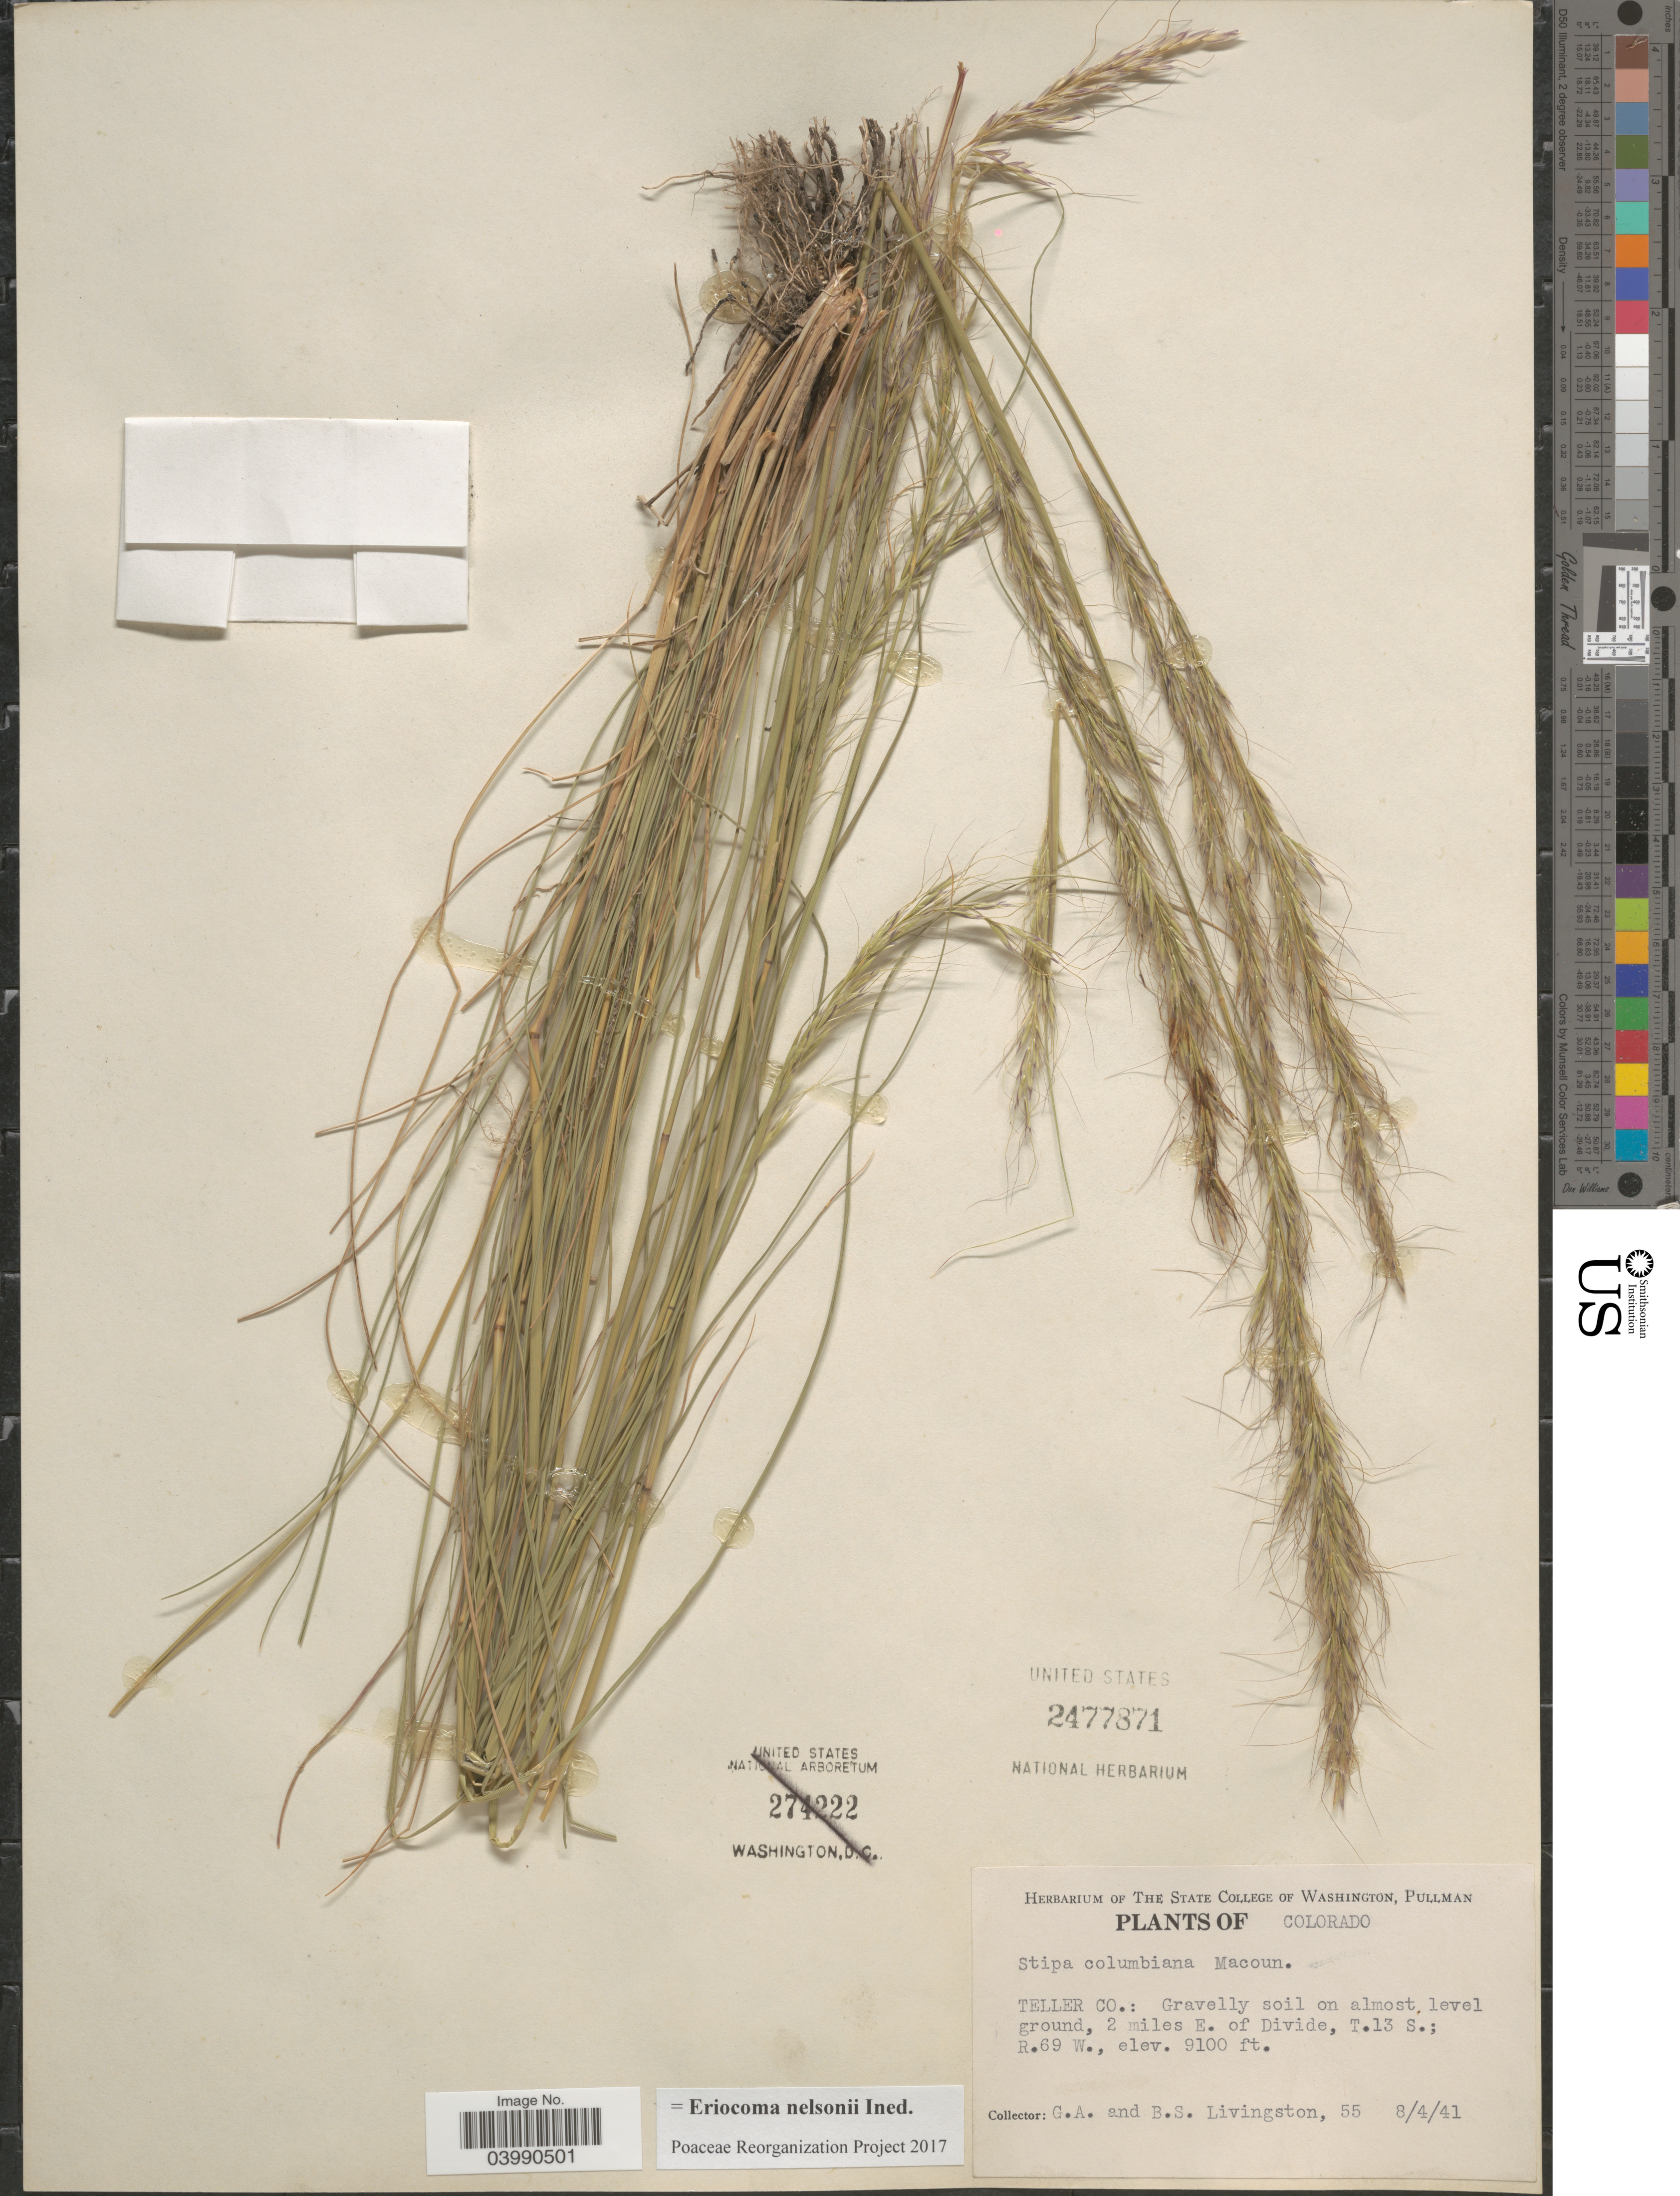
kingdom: Plantae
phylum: Tracheophyta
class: Liliopsida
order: Poales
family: Poaceae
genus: Eriocoma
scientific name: Eriocoma nelsonii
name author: (Scribn.) Romasch.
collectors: G. Livingston & B. Livingston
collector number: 55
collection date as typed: Transcribed d/m/y: 4/8/41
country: United States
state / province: Colorado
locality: Teller Co.: Gravelly soil on almost level ground, 2 miles E. of Divide, T.13 S.; R.69 W.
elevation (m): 2774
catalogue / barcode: US 2477871